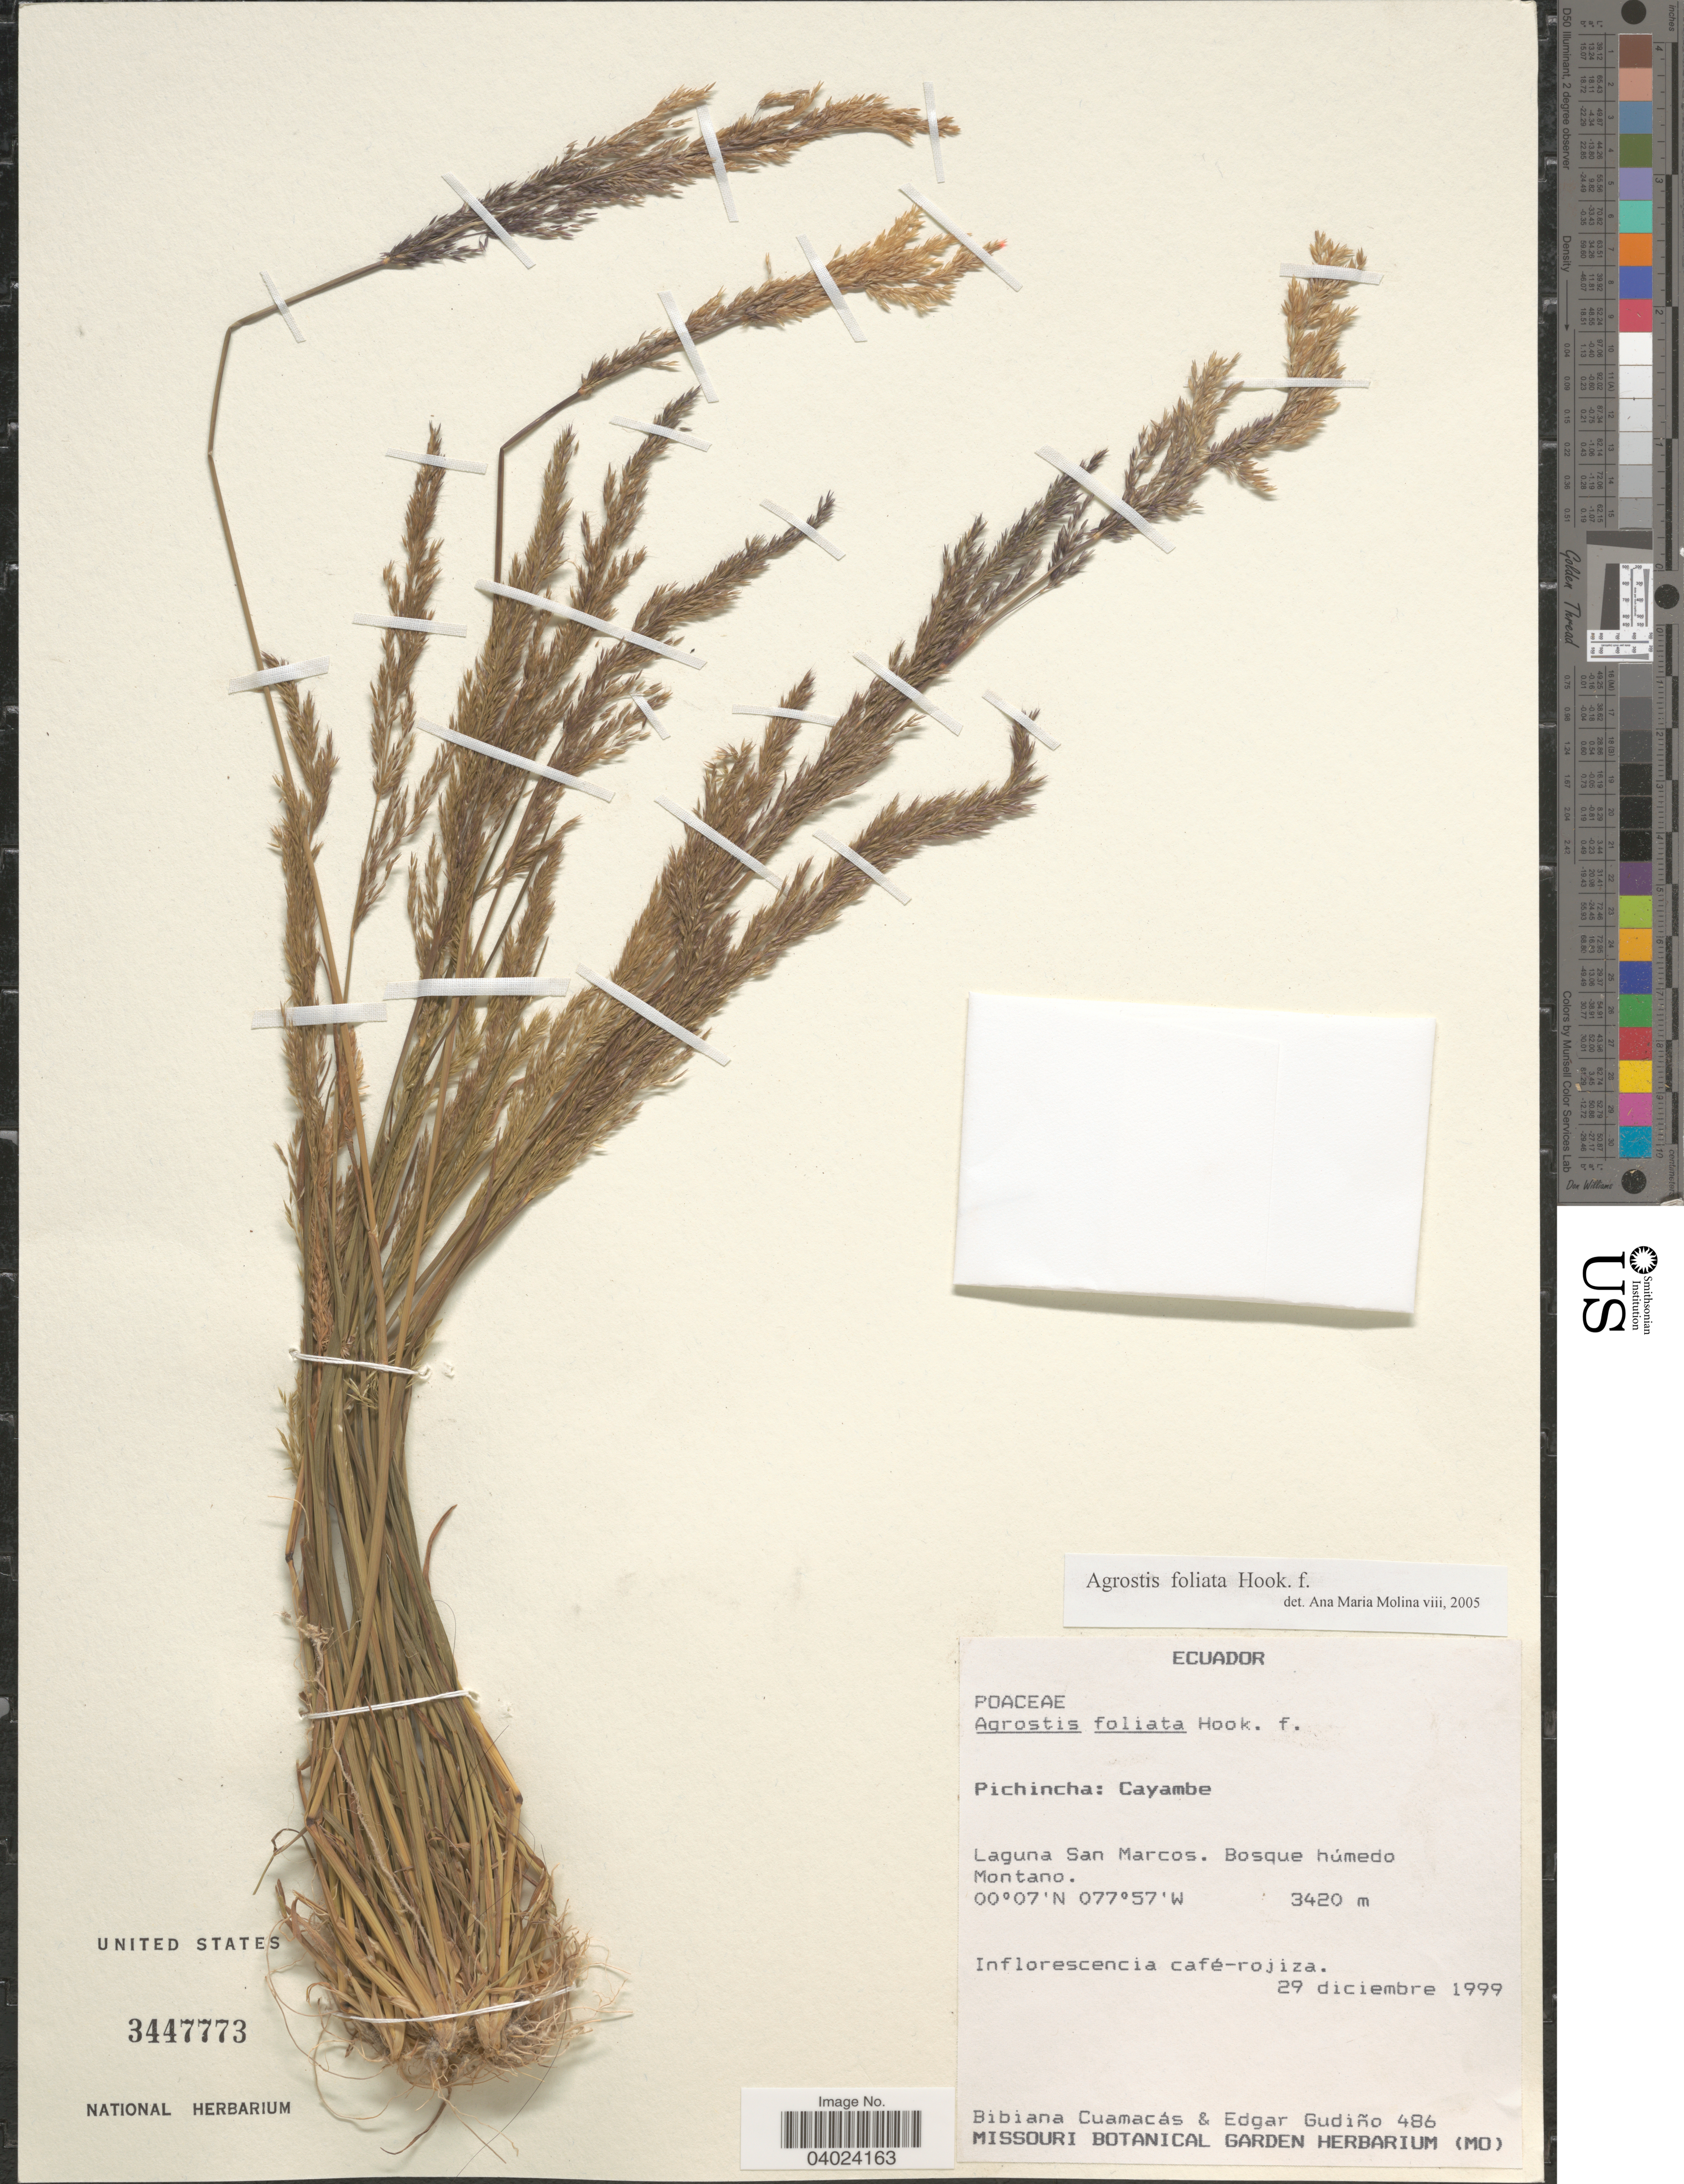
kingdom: Plantae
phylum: Tracheophyta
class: Liliopsida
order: Poales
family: Poaceae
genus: Agrostis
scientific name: Agrostis foliata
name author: Hook. f.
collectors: B. Cuamacas & E. Gudiño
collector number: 486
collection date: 1999-12-29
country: Ecuador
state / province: Pichincha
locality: Cayambe. Laguna San Marcos. Bosque húmedo Montano.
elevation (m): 3420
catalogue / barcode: US 3447773